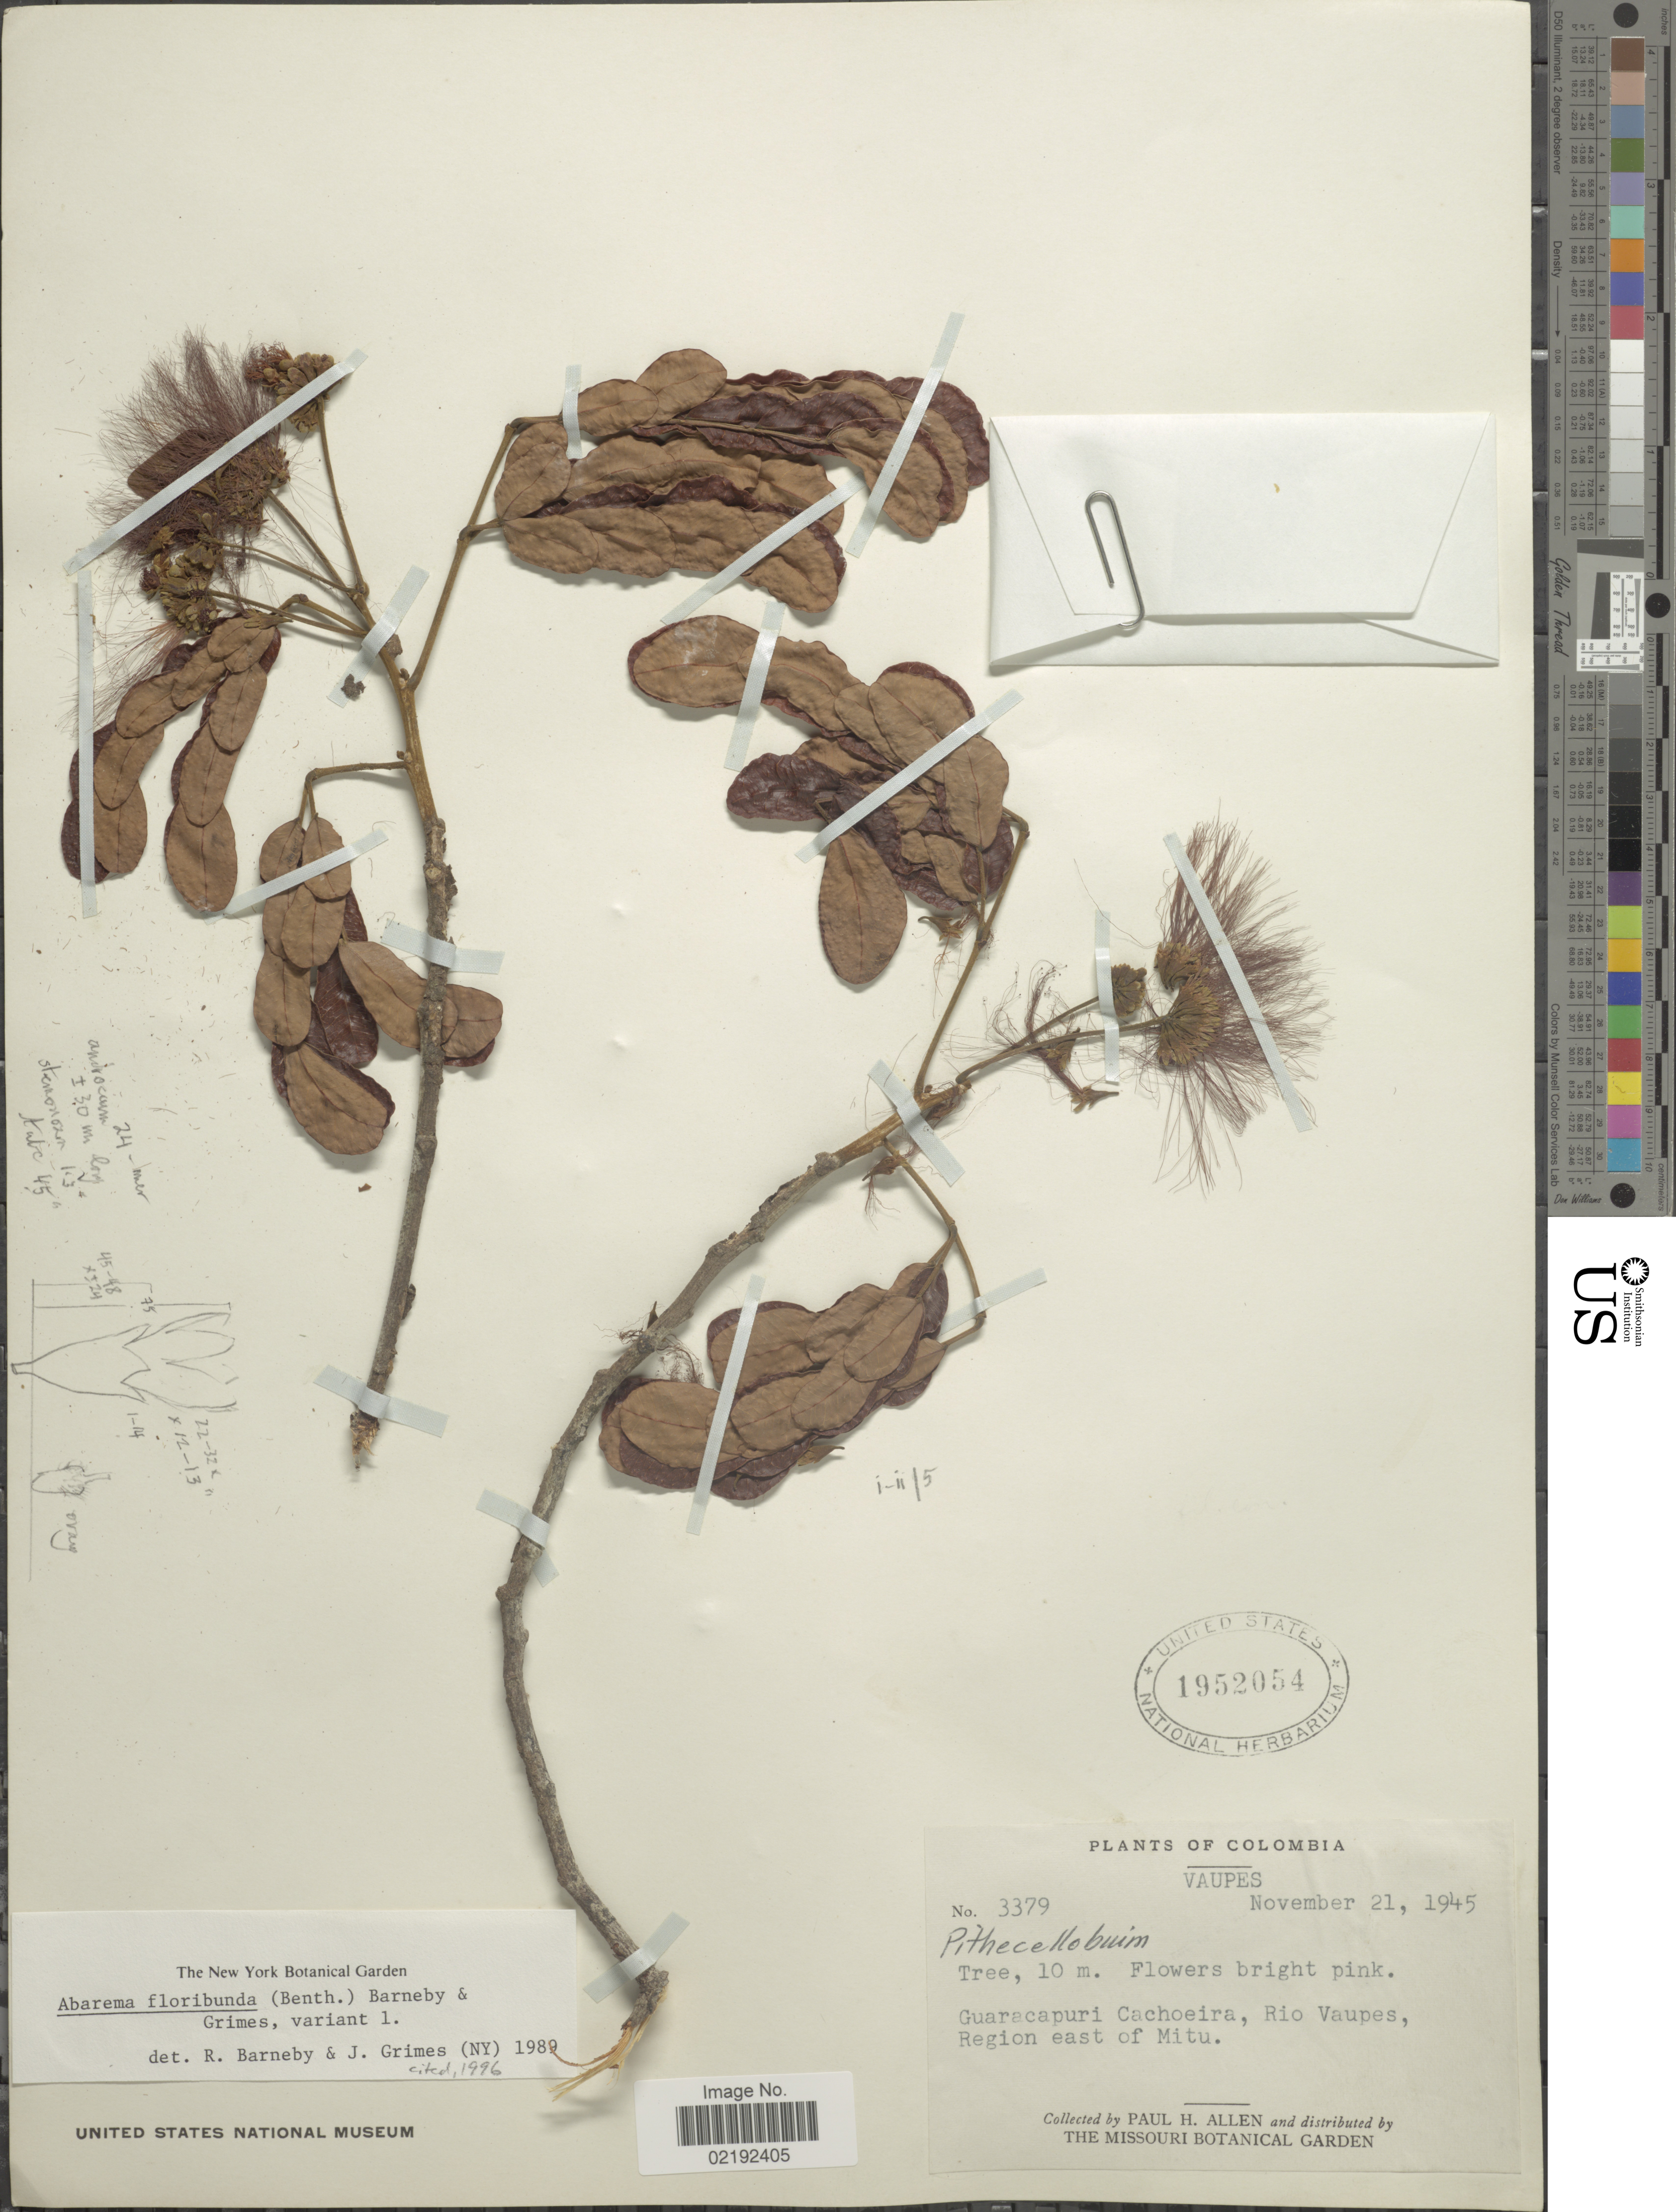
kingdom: Plantae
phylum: Tracheophyta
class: Magnoliopsida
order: Fabales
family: Fabaceae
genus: Abarema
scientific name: Abarema floribunda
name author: (Benth.) Barneby & J.W. Grimes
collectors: P. H. Allen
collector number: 3379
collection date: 1945-11-21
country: Colombia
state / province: Vaupés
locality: Guaracapuri Cachoeira, Rio Vaupes, region east of Mitu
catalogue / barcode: US 1952054